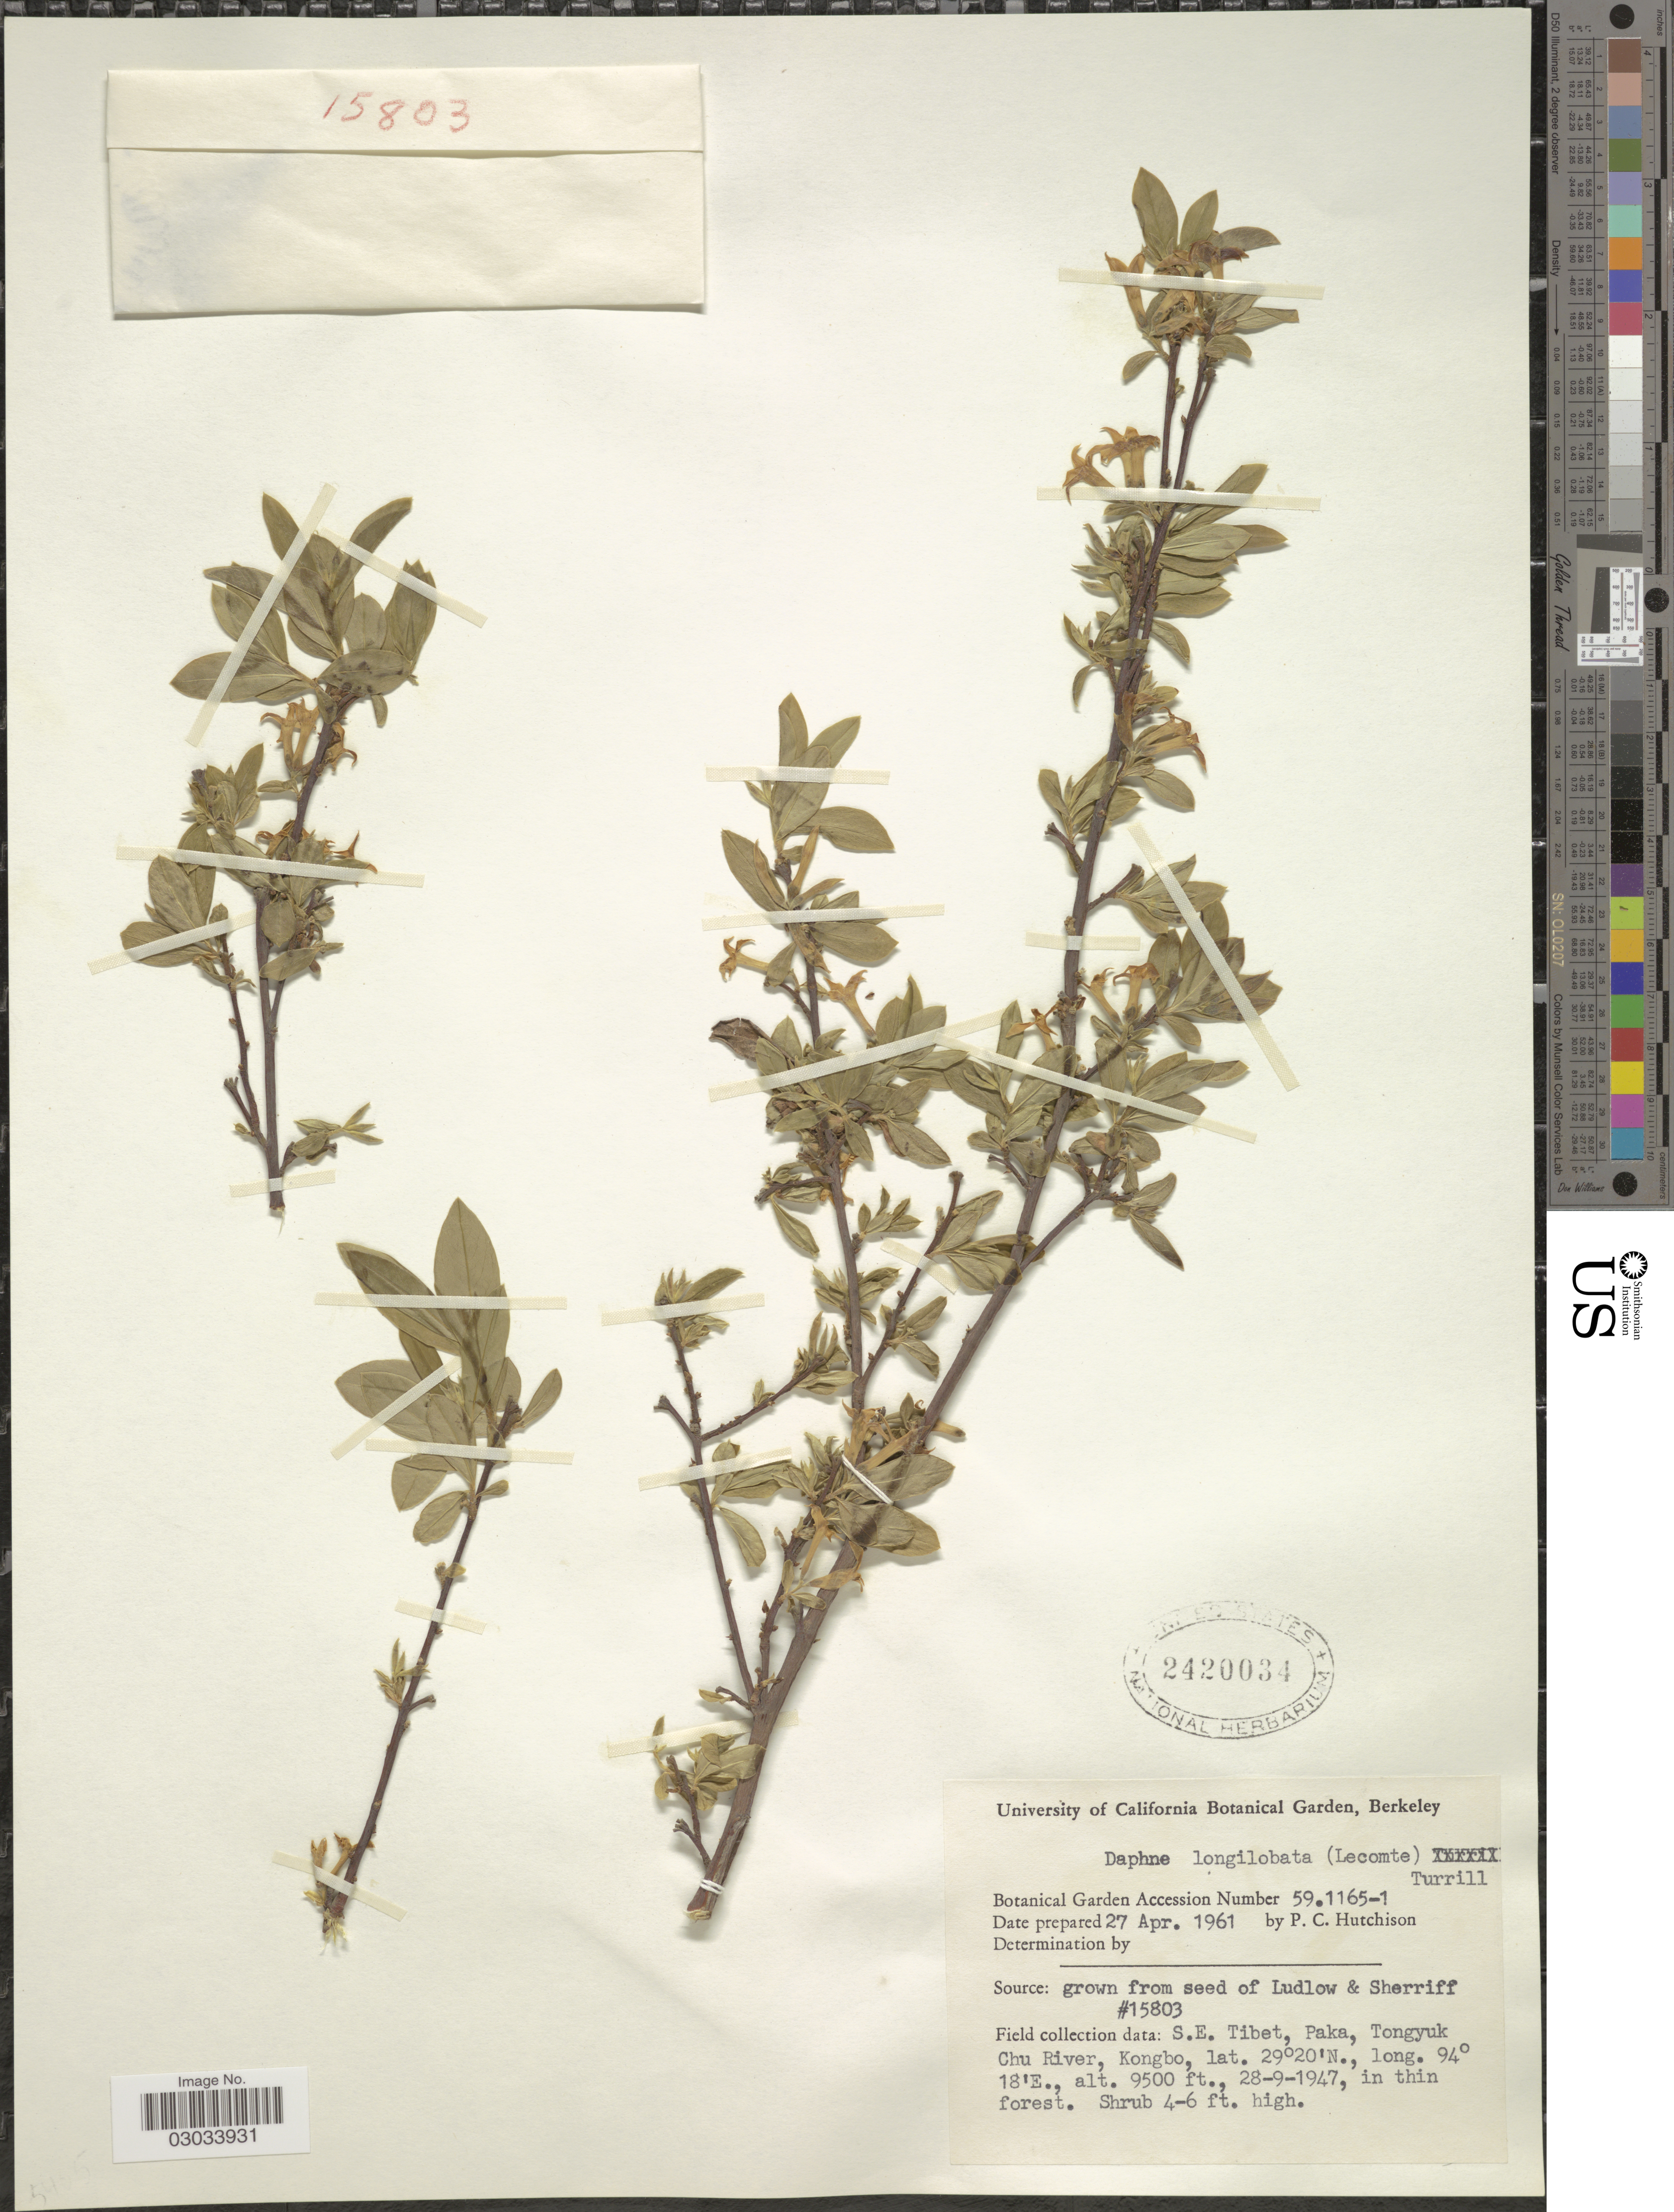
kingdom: Plantae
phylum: Tracheophyta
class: Magnoliopsida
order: Malvales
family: Thymelaeaceae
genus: Daphne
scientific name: Daphne longilobata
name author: Turrill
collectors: -. Ludlow & Sherriff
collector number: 15803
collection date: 1961-04-27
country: China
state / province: Xizang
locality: S.E. Tibet, Paka, Tongyuk Chu River, Kongbo, in thin forest.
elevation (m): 2896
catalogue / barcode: US 2420034